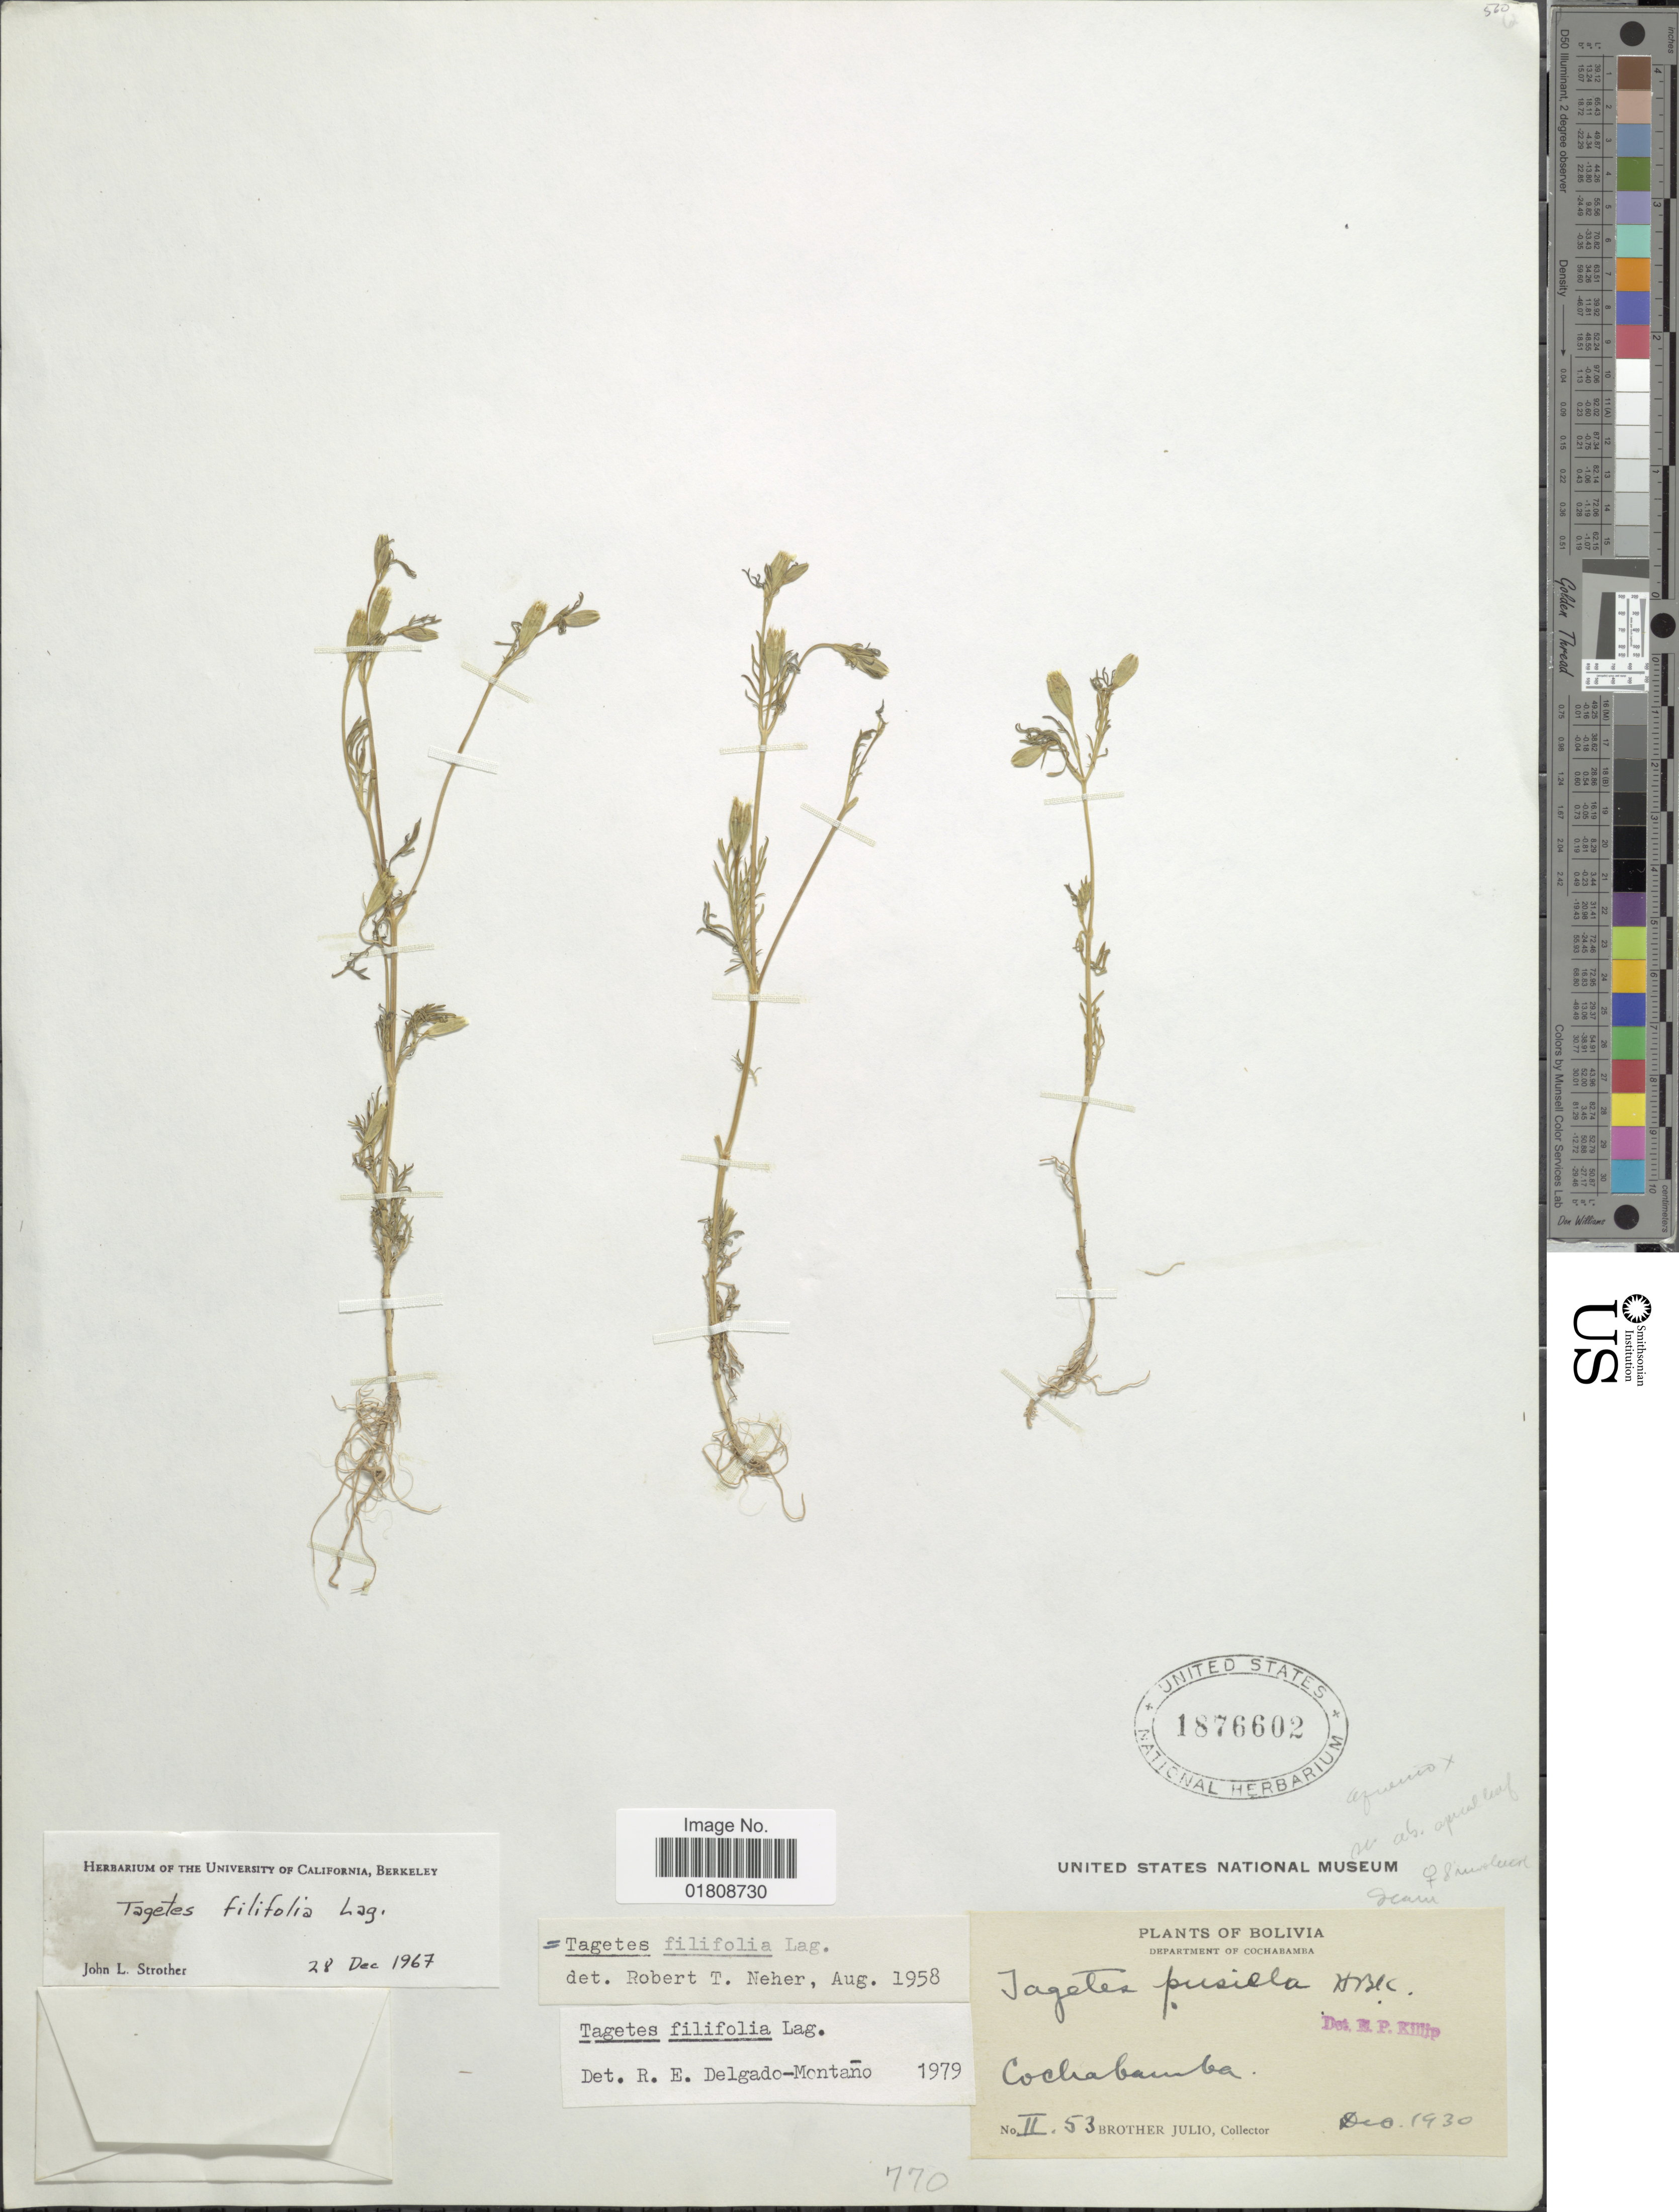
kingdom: Plantae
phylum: Tracheophyta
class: Magnoliopsida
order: Asterales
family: Asteraceae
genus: Tagetes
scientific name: Tagetes filifolia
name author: Lag.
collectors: Bro. Julio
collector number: II 53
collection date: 1930-12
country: Bolivia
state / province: Cochabamba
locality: Cochabamba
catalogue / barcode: US 1876602